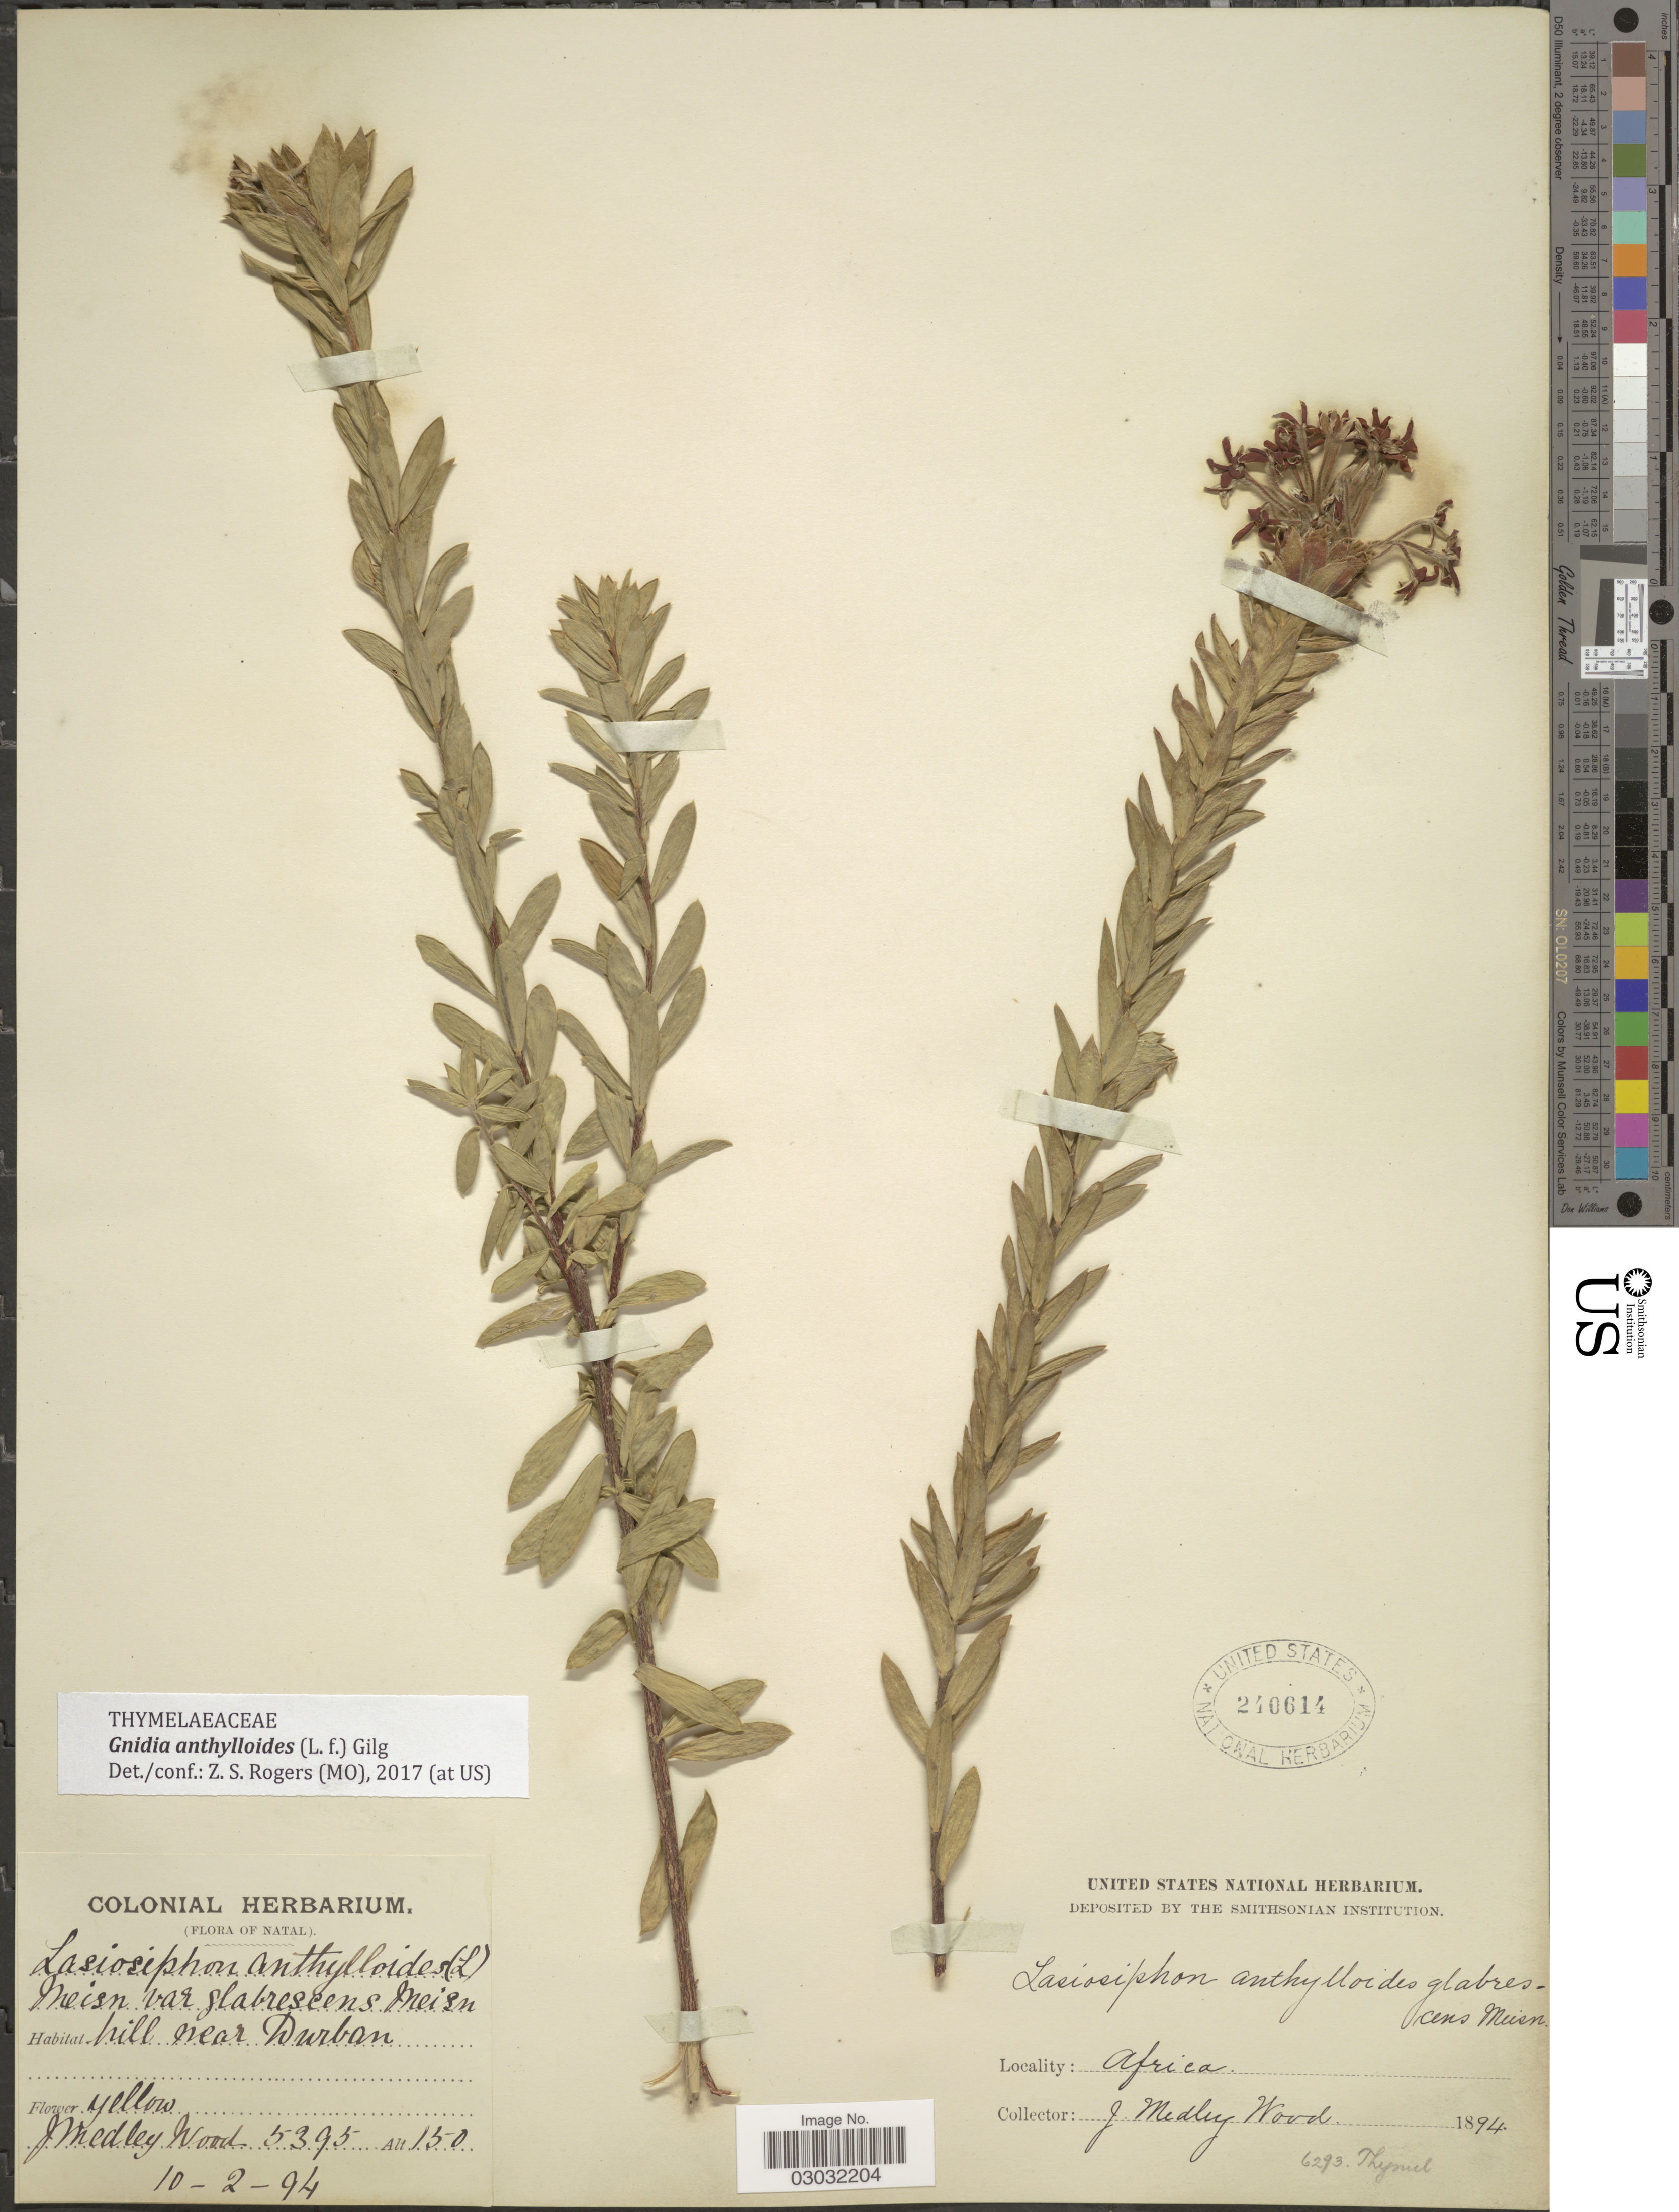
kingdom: Plantae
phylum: Tracheophyta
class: Magnoliopsida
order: Malvales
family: Thymelaeaceae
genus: Lasiosiphon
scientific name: Lasiosiphon anthylloides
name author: (L. f.) Meisn.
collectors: J. Medley Wood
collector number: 5395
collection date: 1894-02-10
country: South Africa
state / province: KwaZulu-Natal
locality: Natal. Hill near Durban.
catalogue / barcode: US 240614